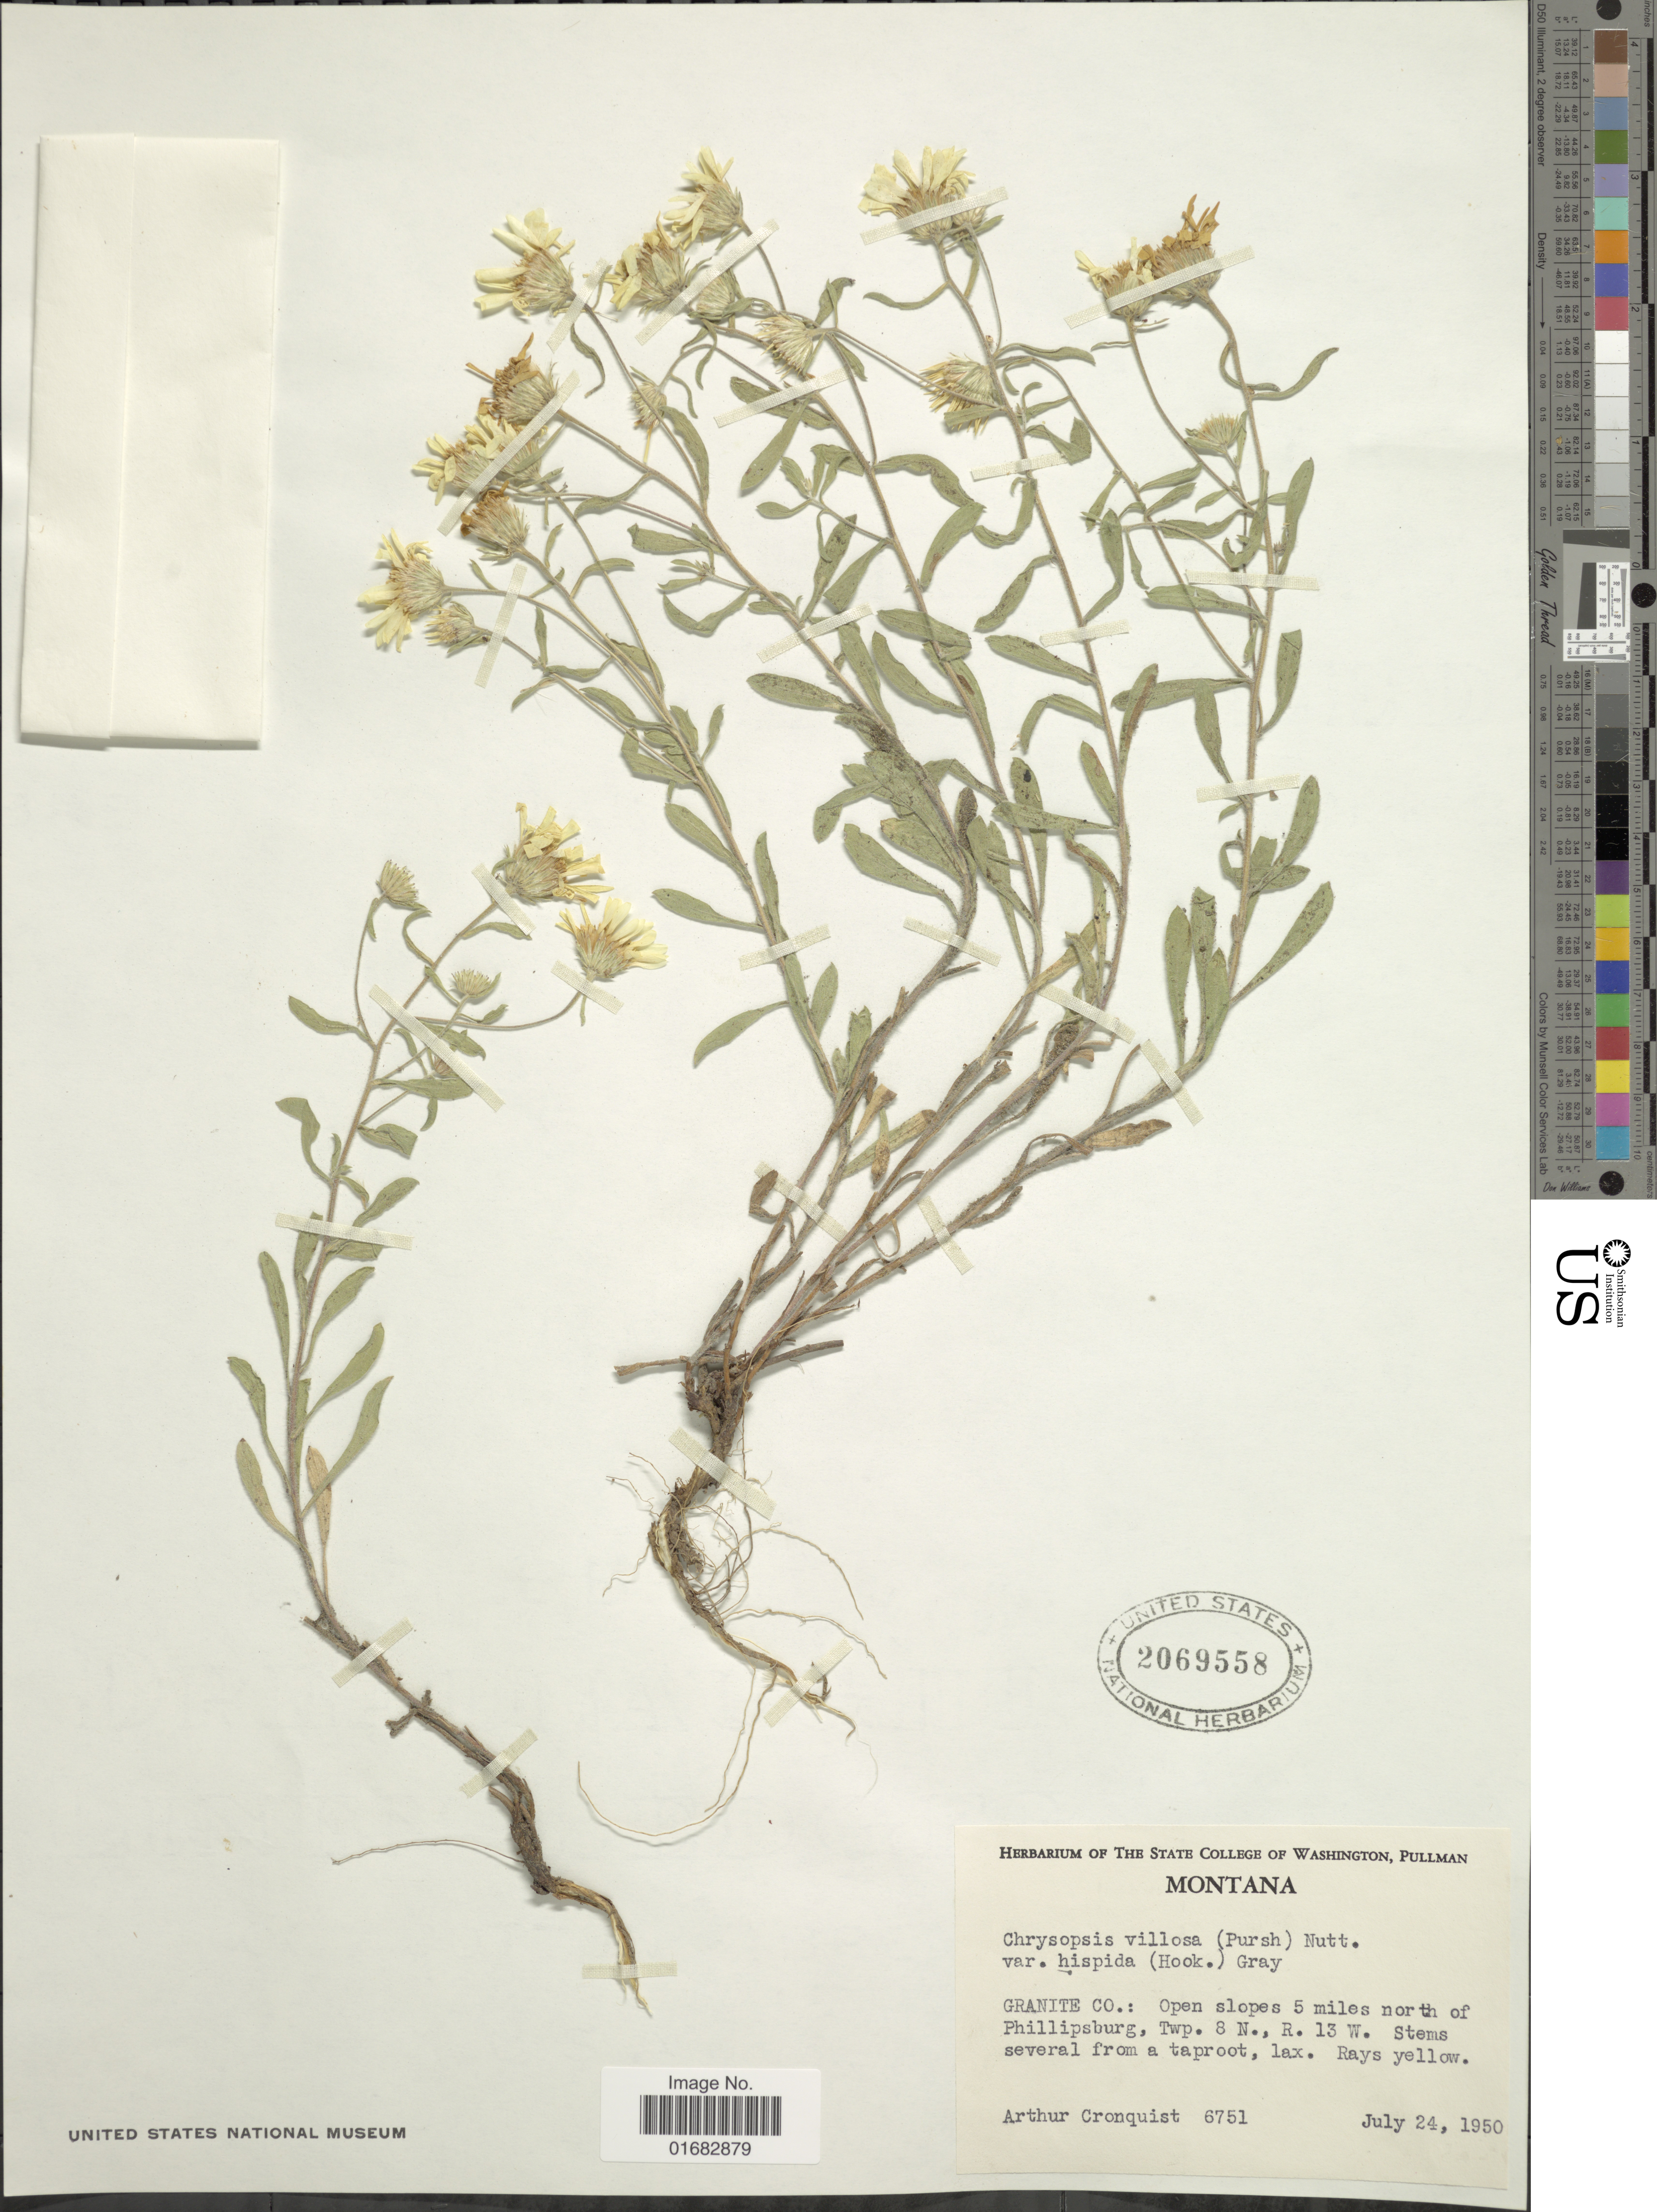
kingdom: Plantae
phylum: Tracheophyta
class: Magnoliopsida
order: Asterales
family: Asteraceae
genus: Heterotheca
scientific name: Heterotheca villosa var. hispida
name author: (Hook.) V.L. Harms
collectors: A. J. Cronquist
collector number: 6751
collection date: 1950-07-24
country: United States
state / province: Montana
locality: Granite Co.: Open slopes 5 miles north of Phillipsburg, Twp. 8 N., R. 13 W.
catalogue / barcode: US 2069558